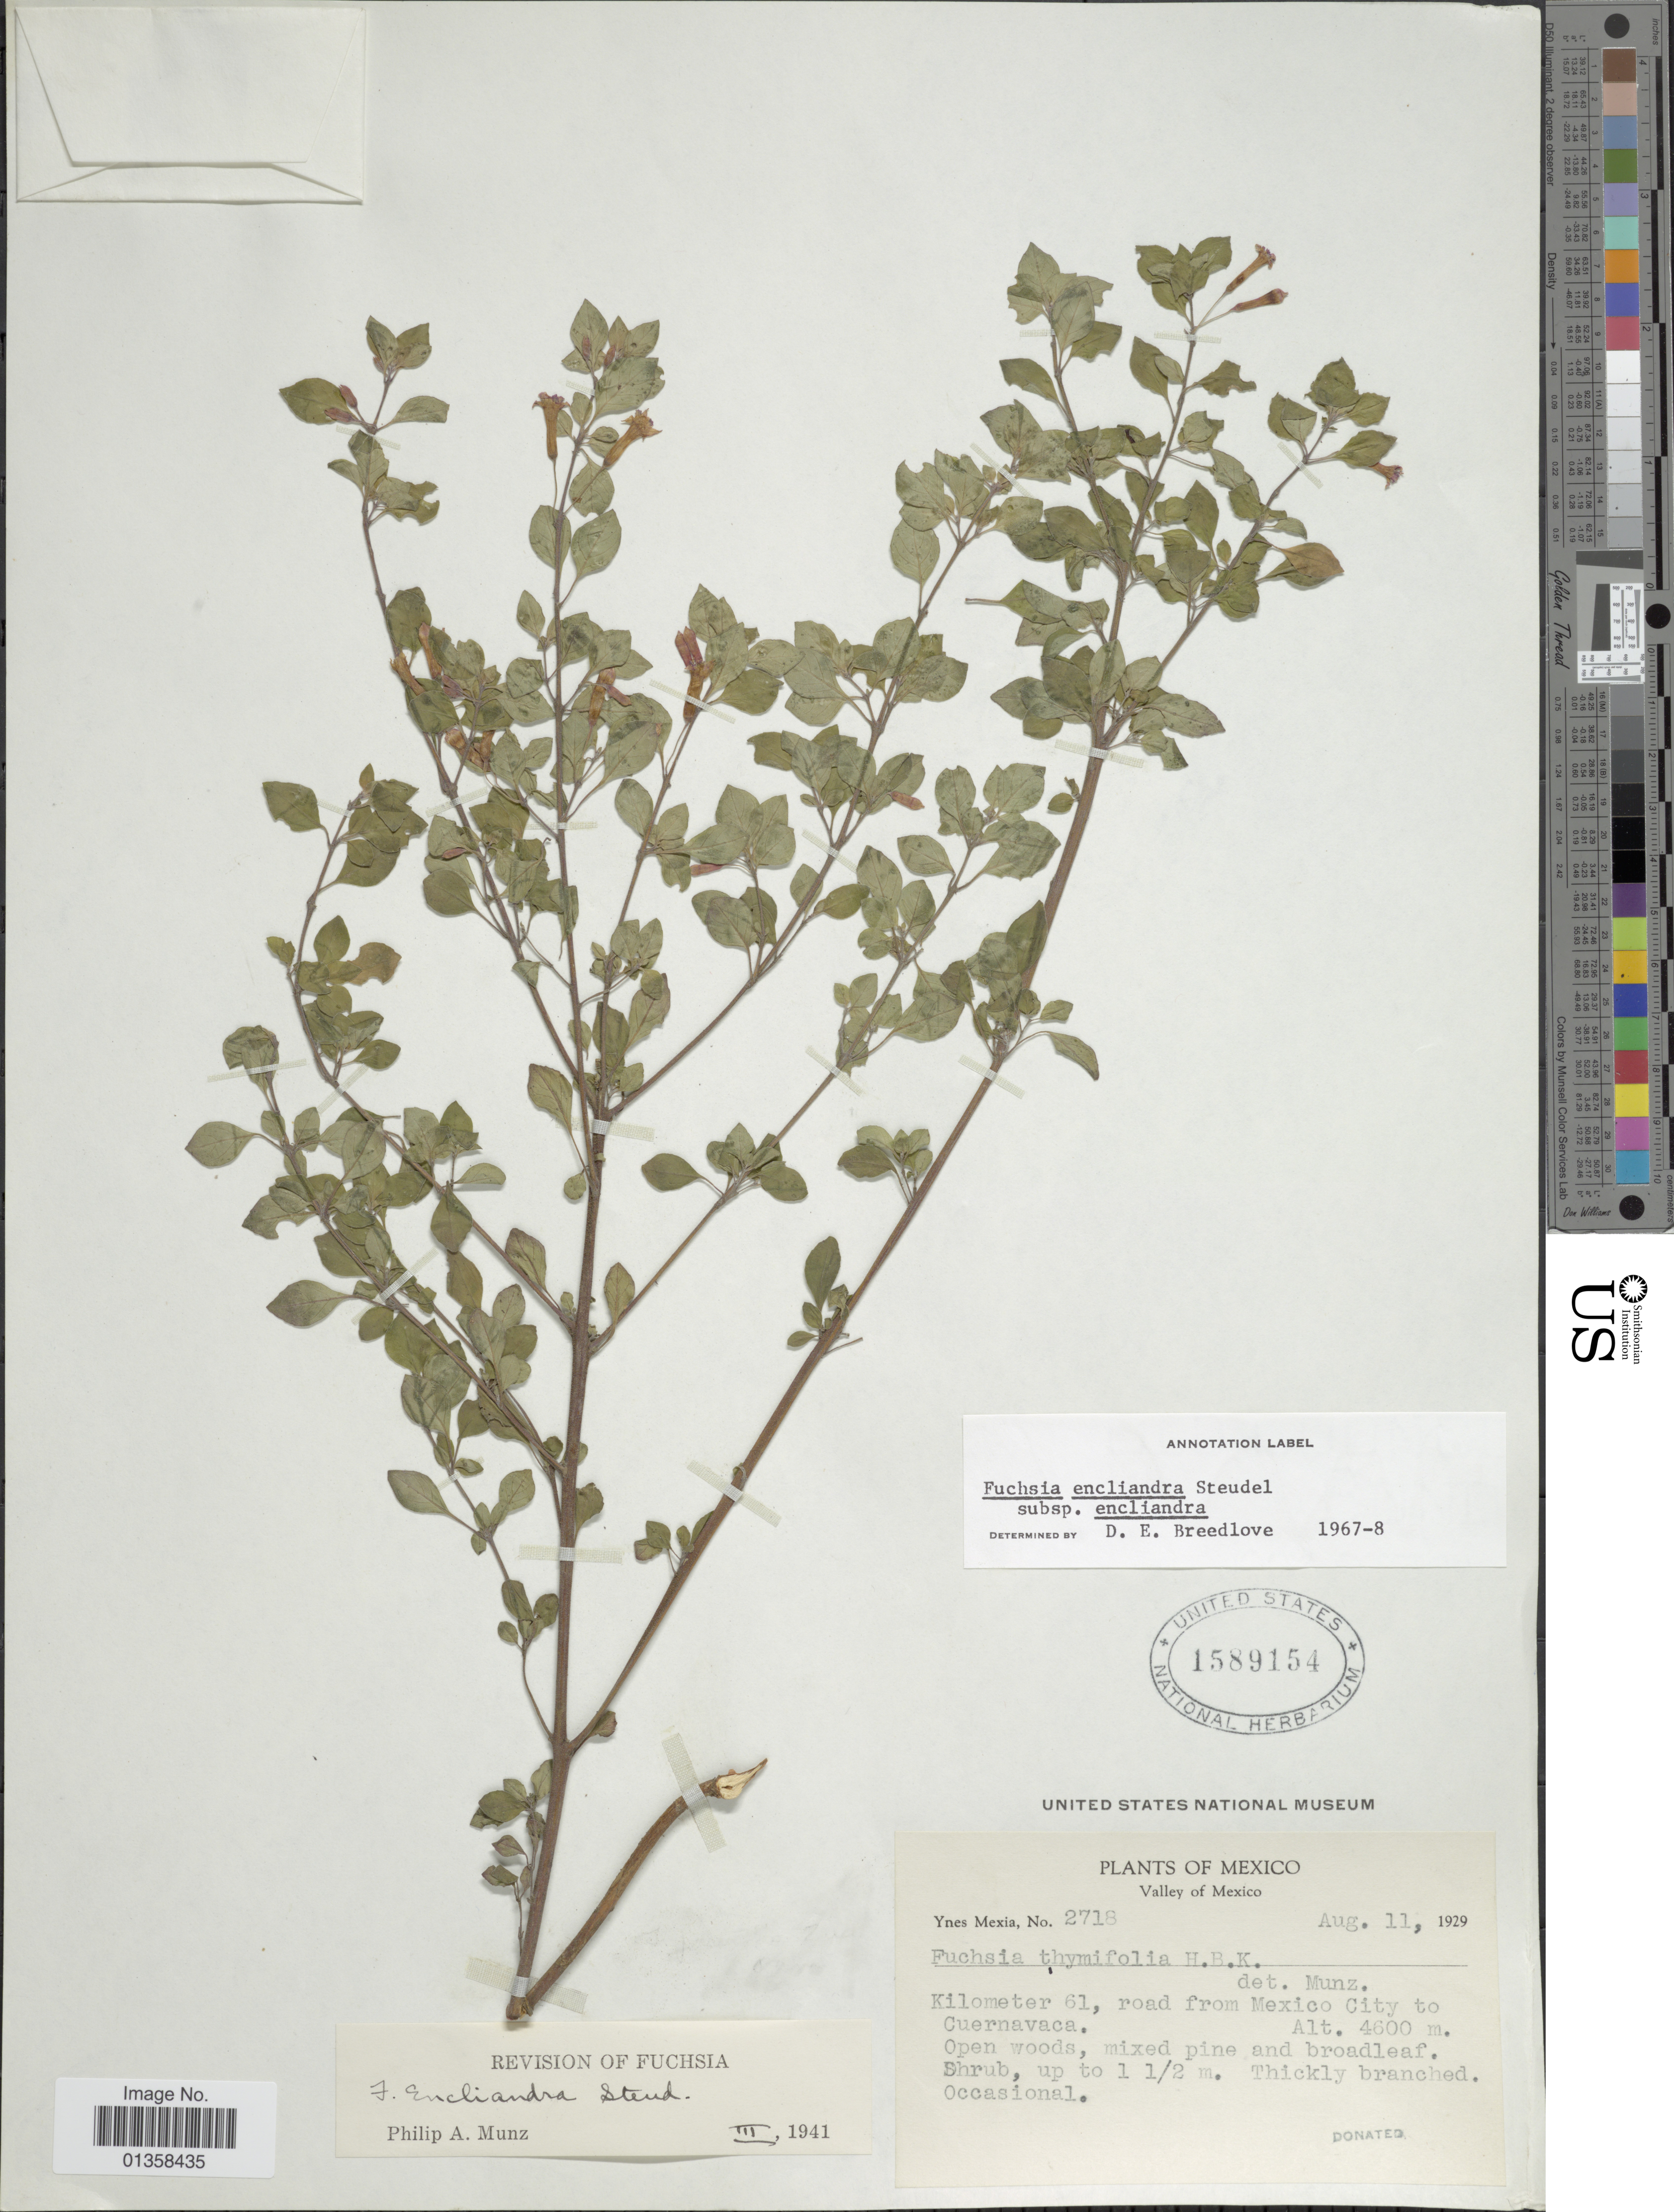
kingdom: Plantae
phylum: Tracheophyta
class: Magnoliopsida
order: Myrtales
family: Onagraceae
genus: Fuchsia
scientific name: Fuchsia encliandra subsp. encliandra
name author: Steud.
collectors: Y. Mexia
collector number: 2718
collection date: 1929-08-11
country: Mexico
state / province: Morelos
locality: Valley of Mexico, Kilometer 61, road from Mexico City to Cuernavaca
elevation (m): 4600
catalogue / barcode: US 1589154